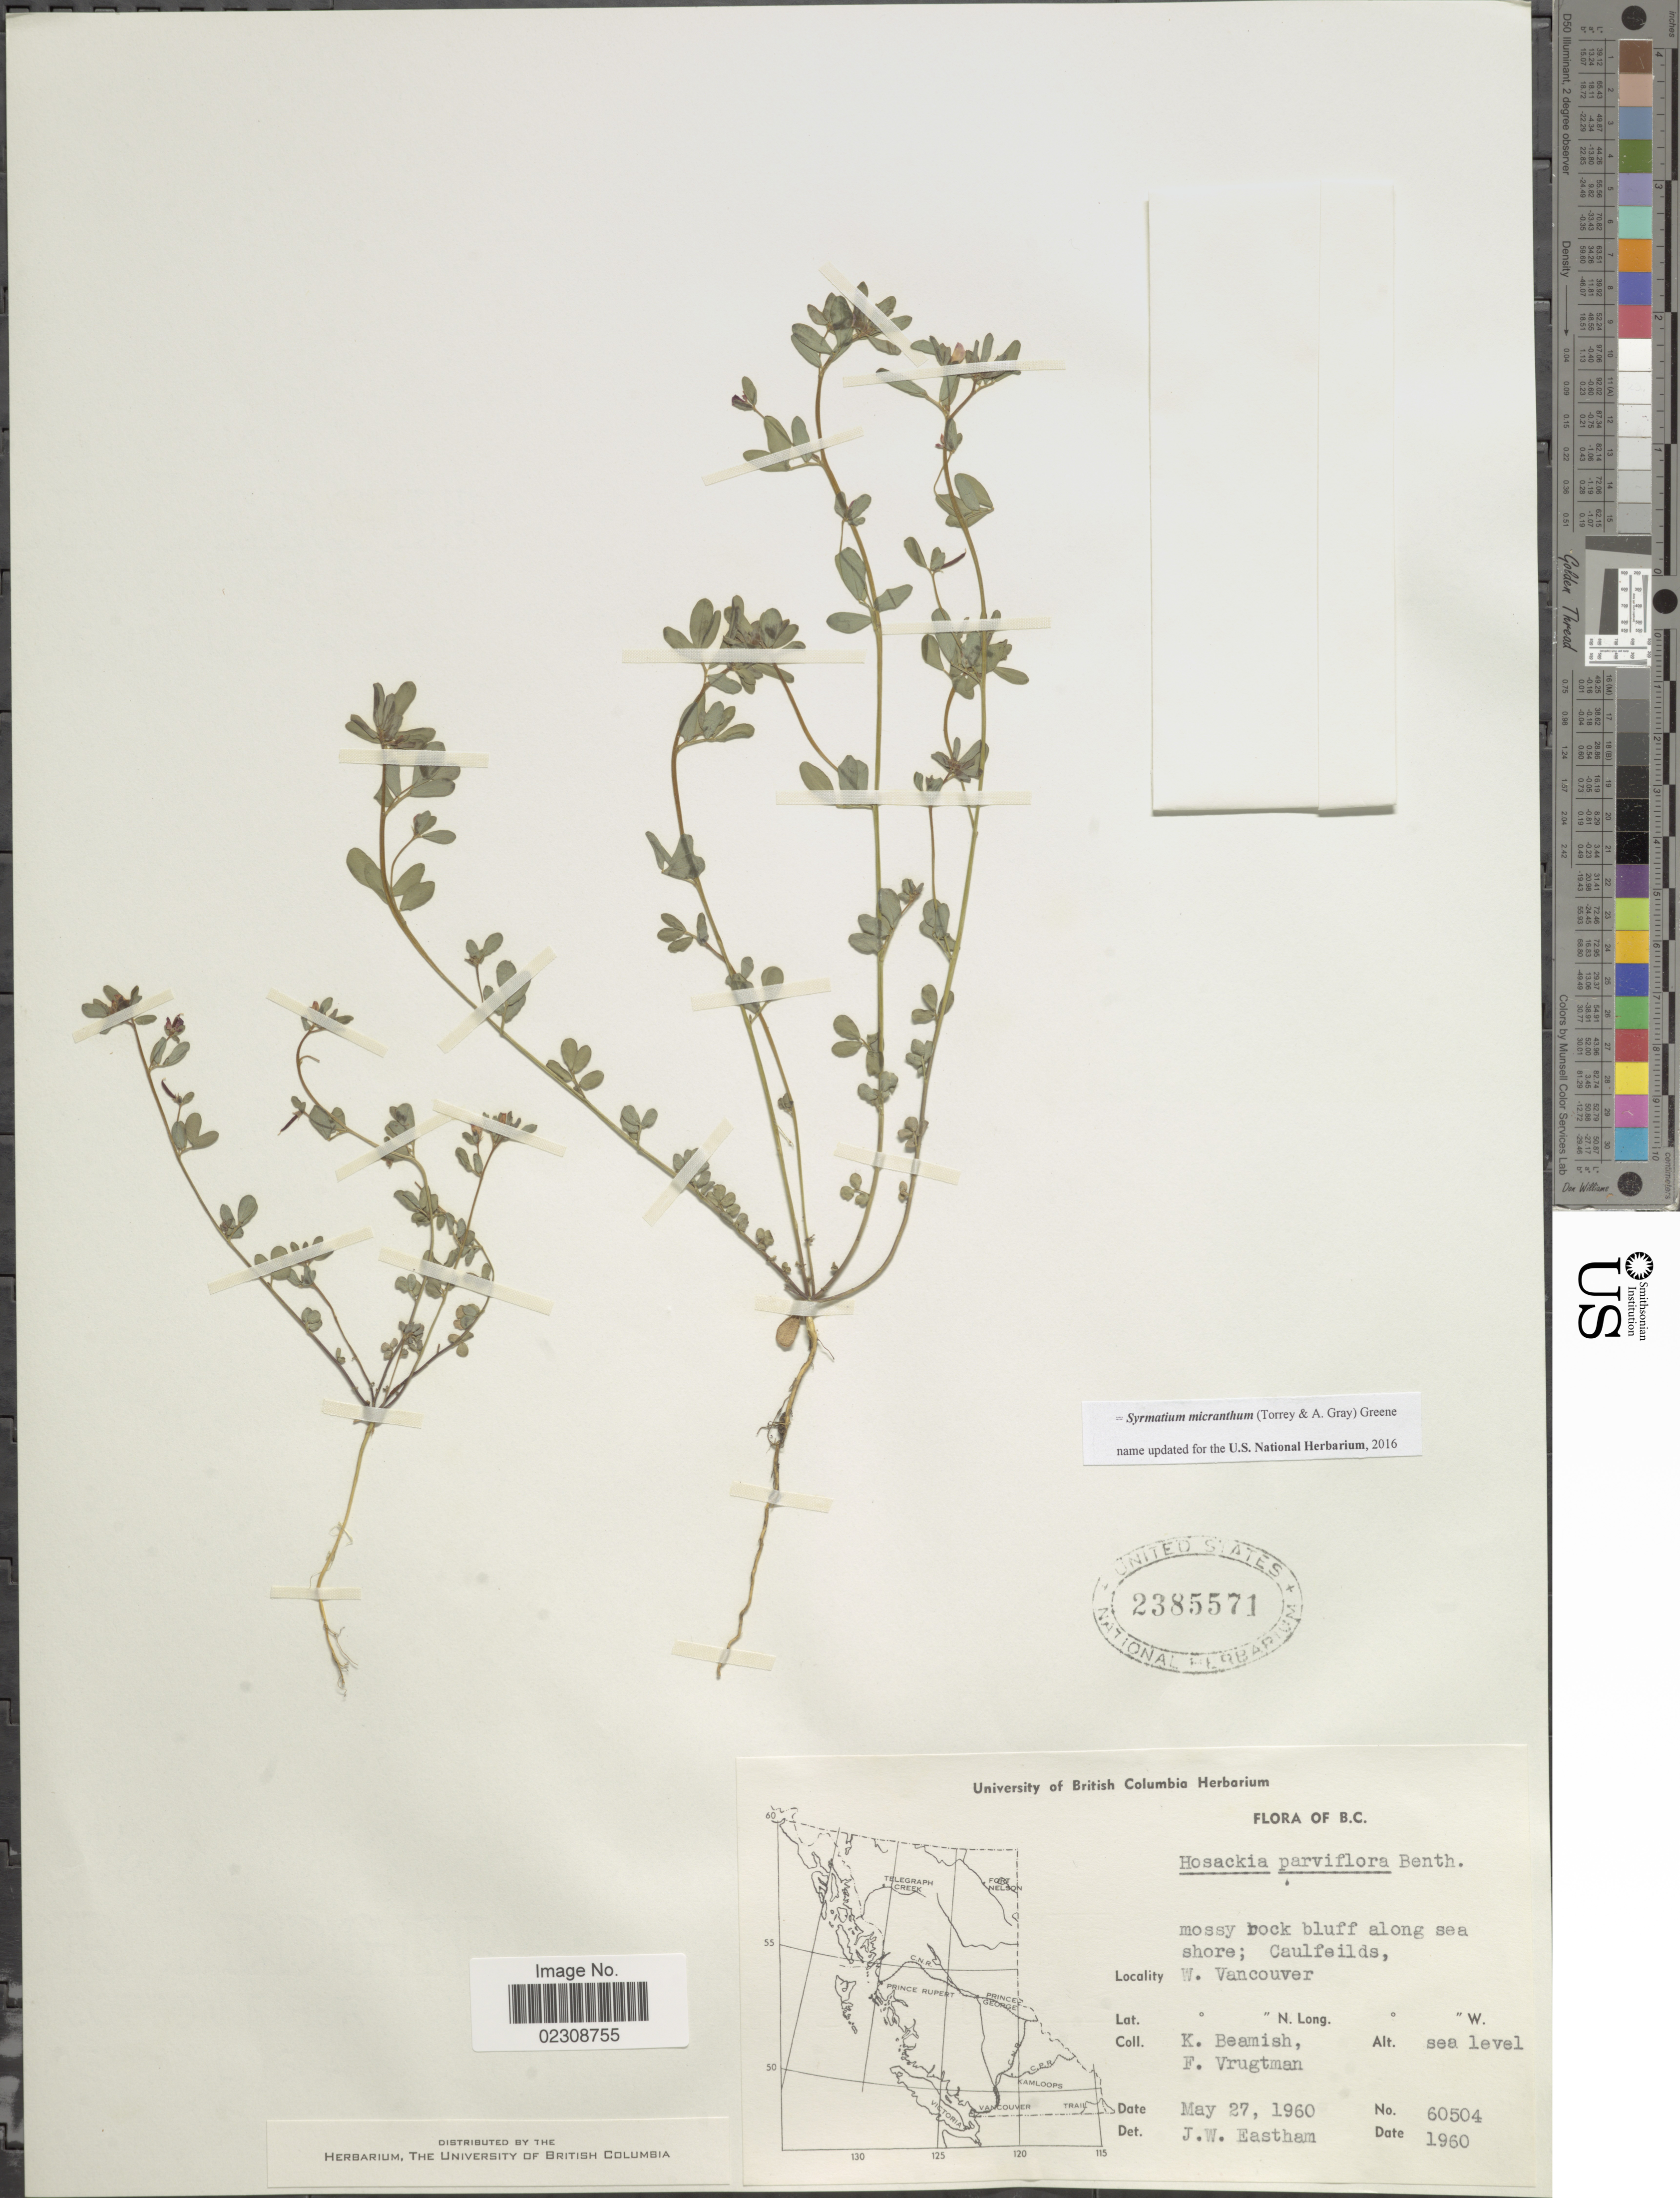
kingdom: Plantae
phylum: Tracheophyta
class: Magnoliopsida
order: Fabales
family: Fabaceae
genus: Syrmatium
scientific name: Syrmatium micranthum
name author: (Torr. & A. Gray) Greene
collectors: K. Beamish & F. Vrugtman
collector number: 60504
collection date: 1960-05-27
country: Canada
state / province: British Columbia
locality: W. Vancouver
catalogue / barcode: US 2385571